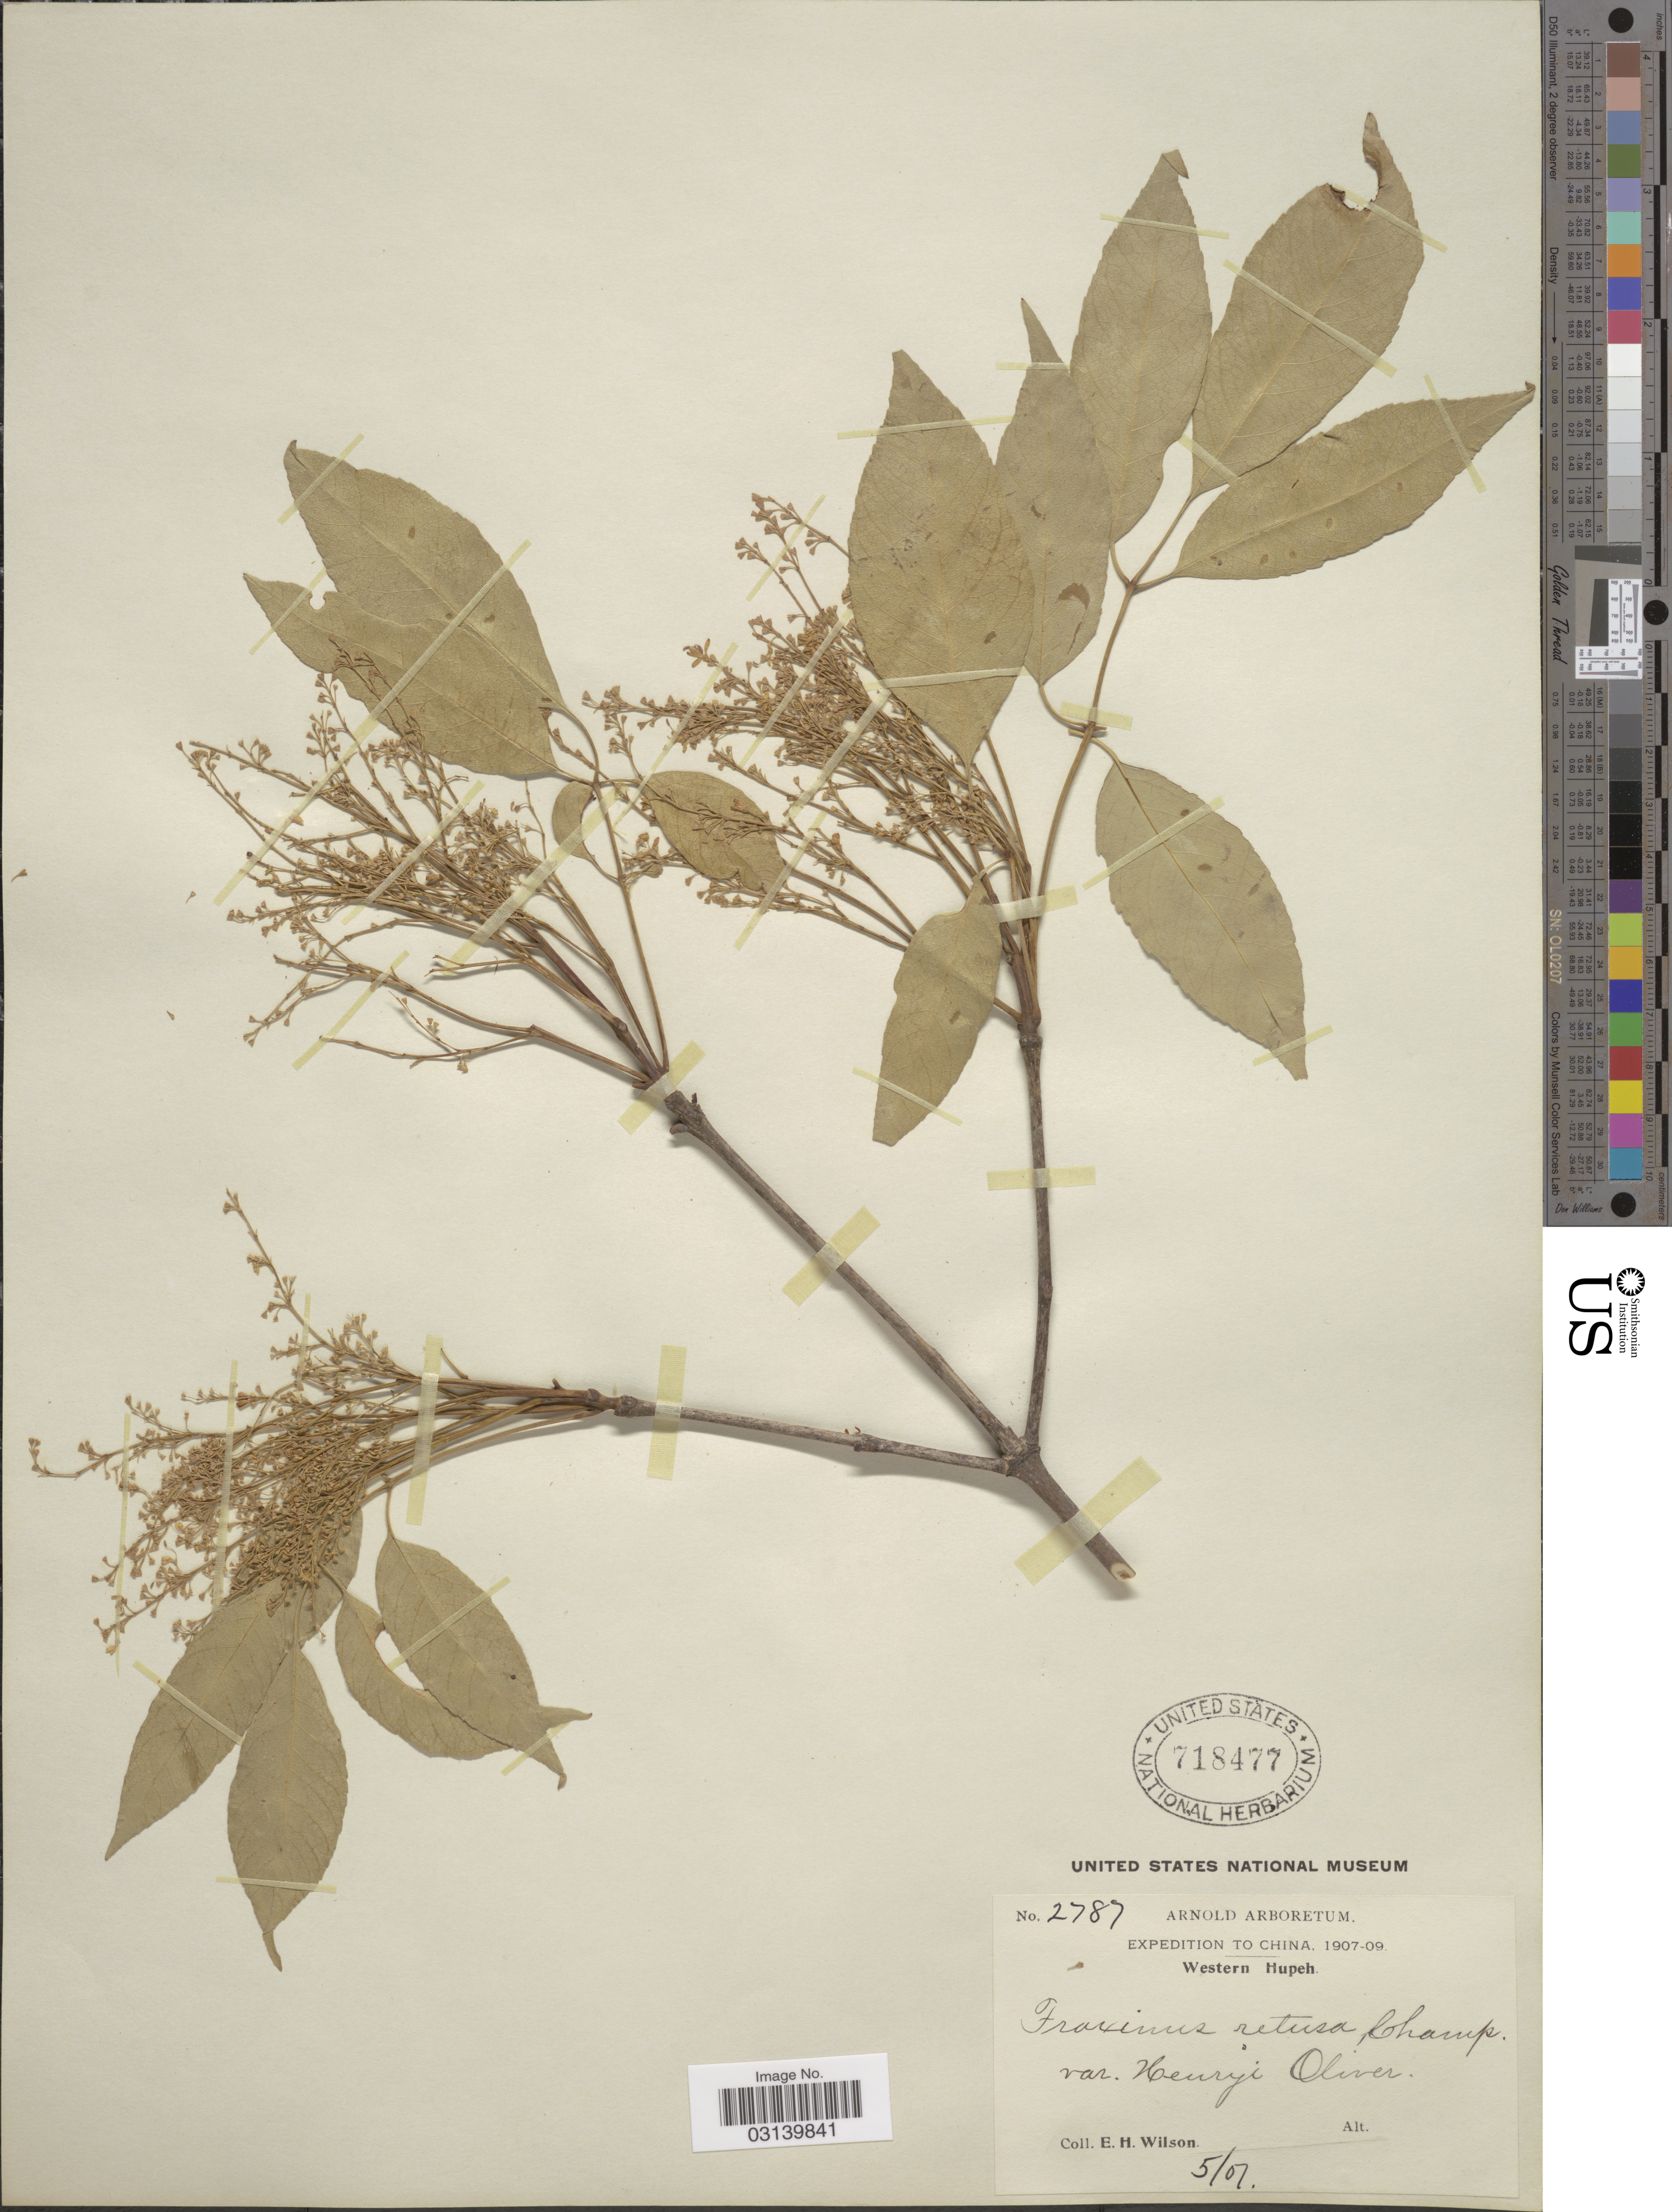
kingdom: Plantae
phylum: Tracheophyta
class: Magnoliopsida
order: Lamiales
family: Oleaceae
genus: Fraxinus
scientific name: Fraxinus championii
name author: Little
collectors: E. Wilson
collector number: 2787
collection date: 1907-05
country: China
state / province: Hubei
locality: Western Hupeh.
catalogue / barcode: US 718477